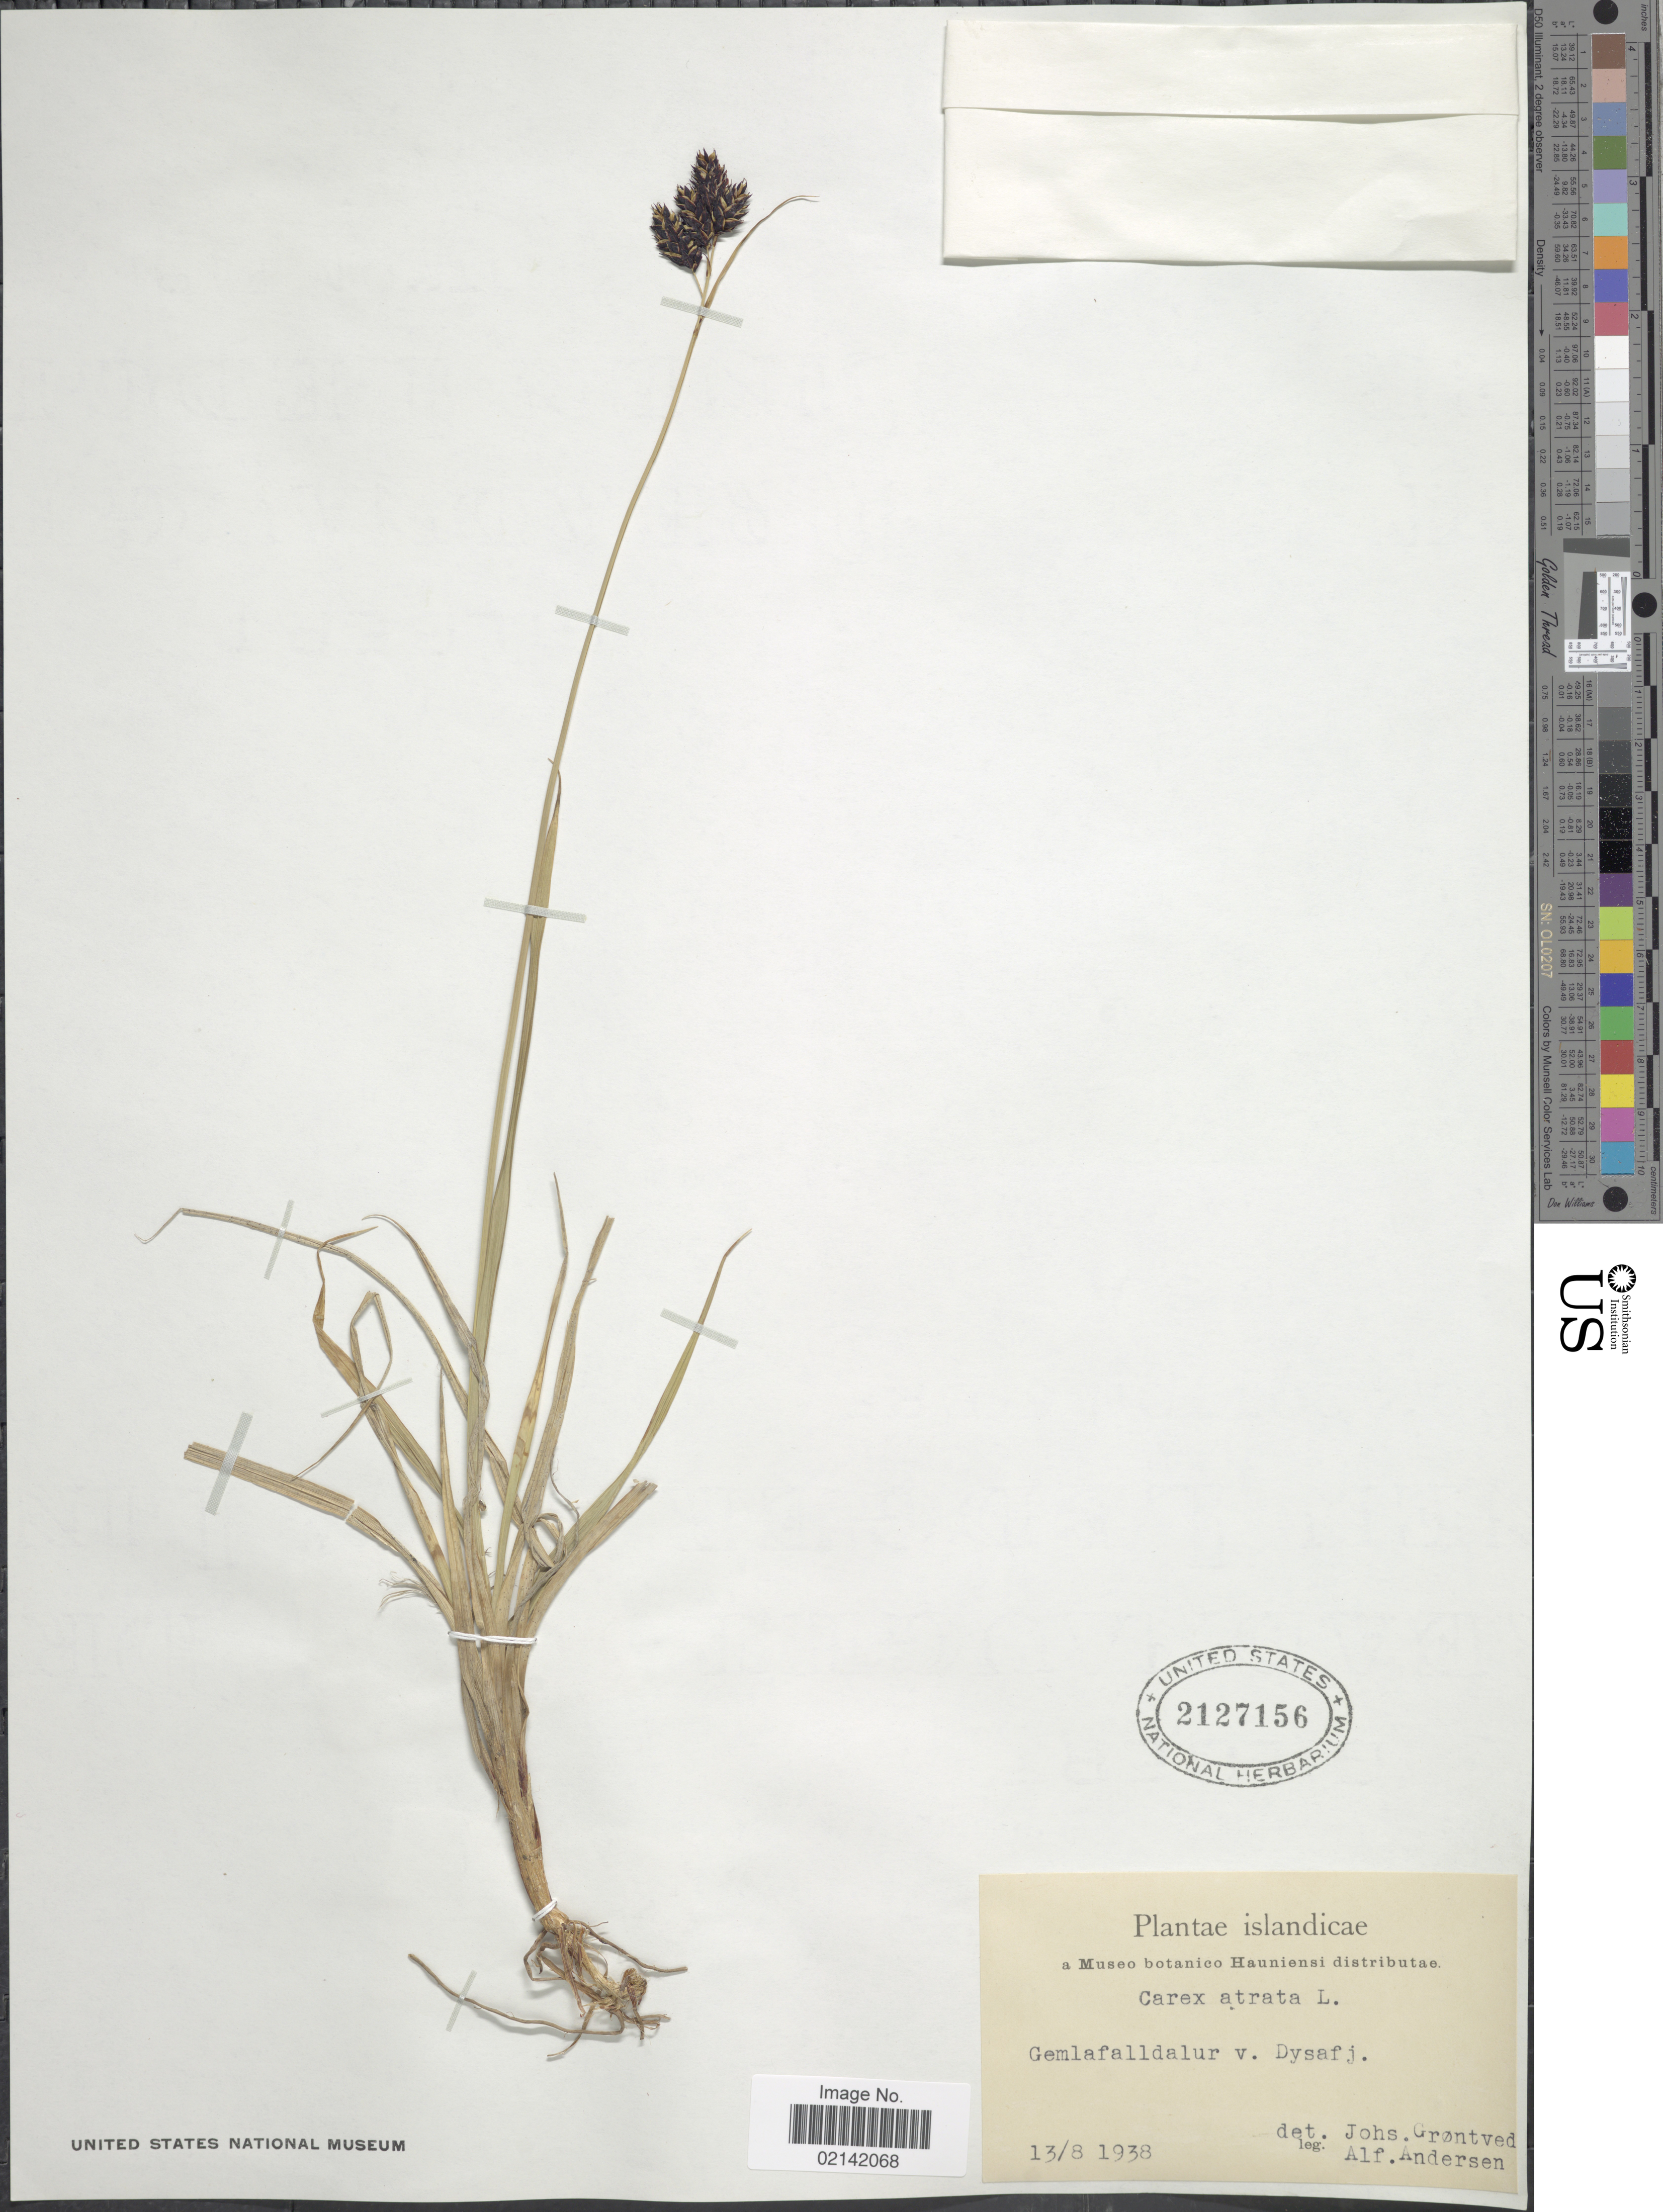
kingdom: Plantae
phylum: Tracheophyta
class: Liliopsida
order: Poales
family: Cyperaceae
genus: Carex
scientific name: Carex atrata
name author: L.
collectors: A. Andersen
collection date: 1938-08-13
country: Iceland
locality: Islandicae, Gemlafalldalur v. Dysafj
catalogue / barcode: US 2127156